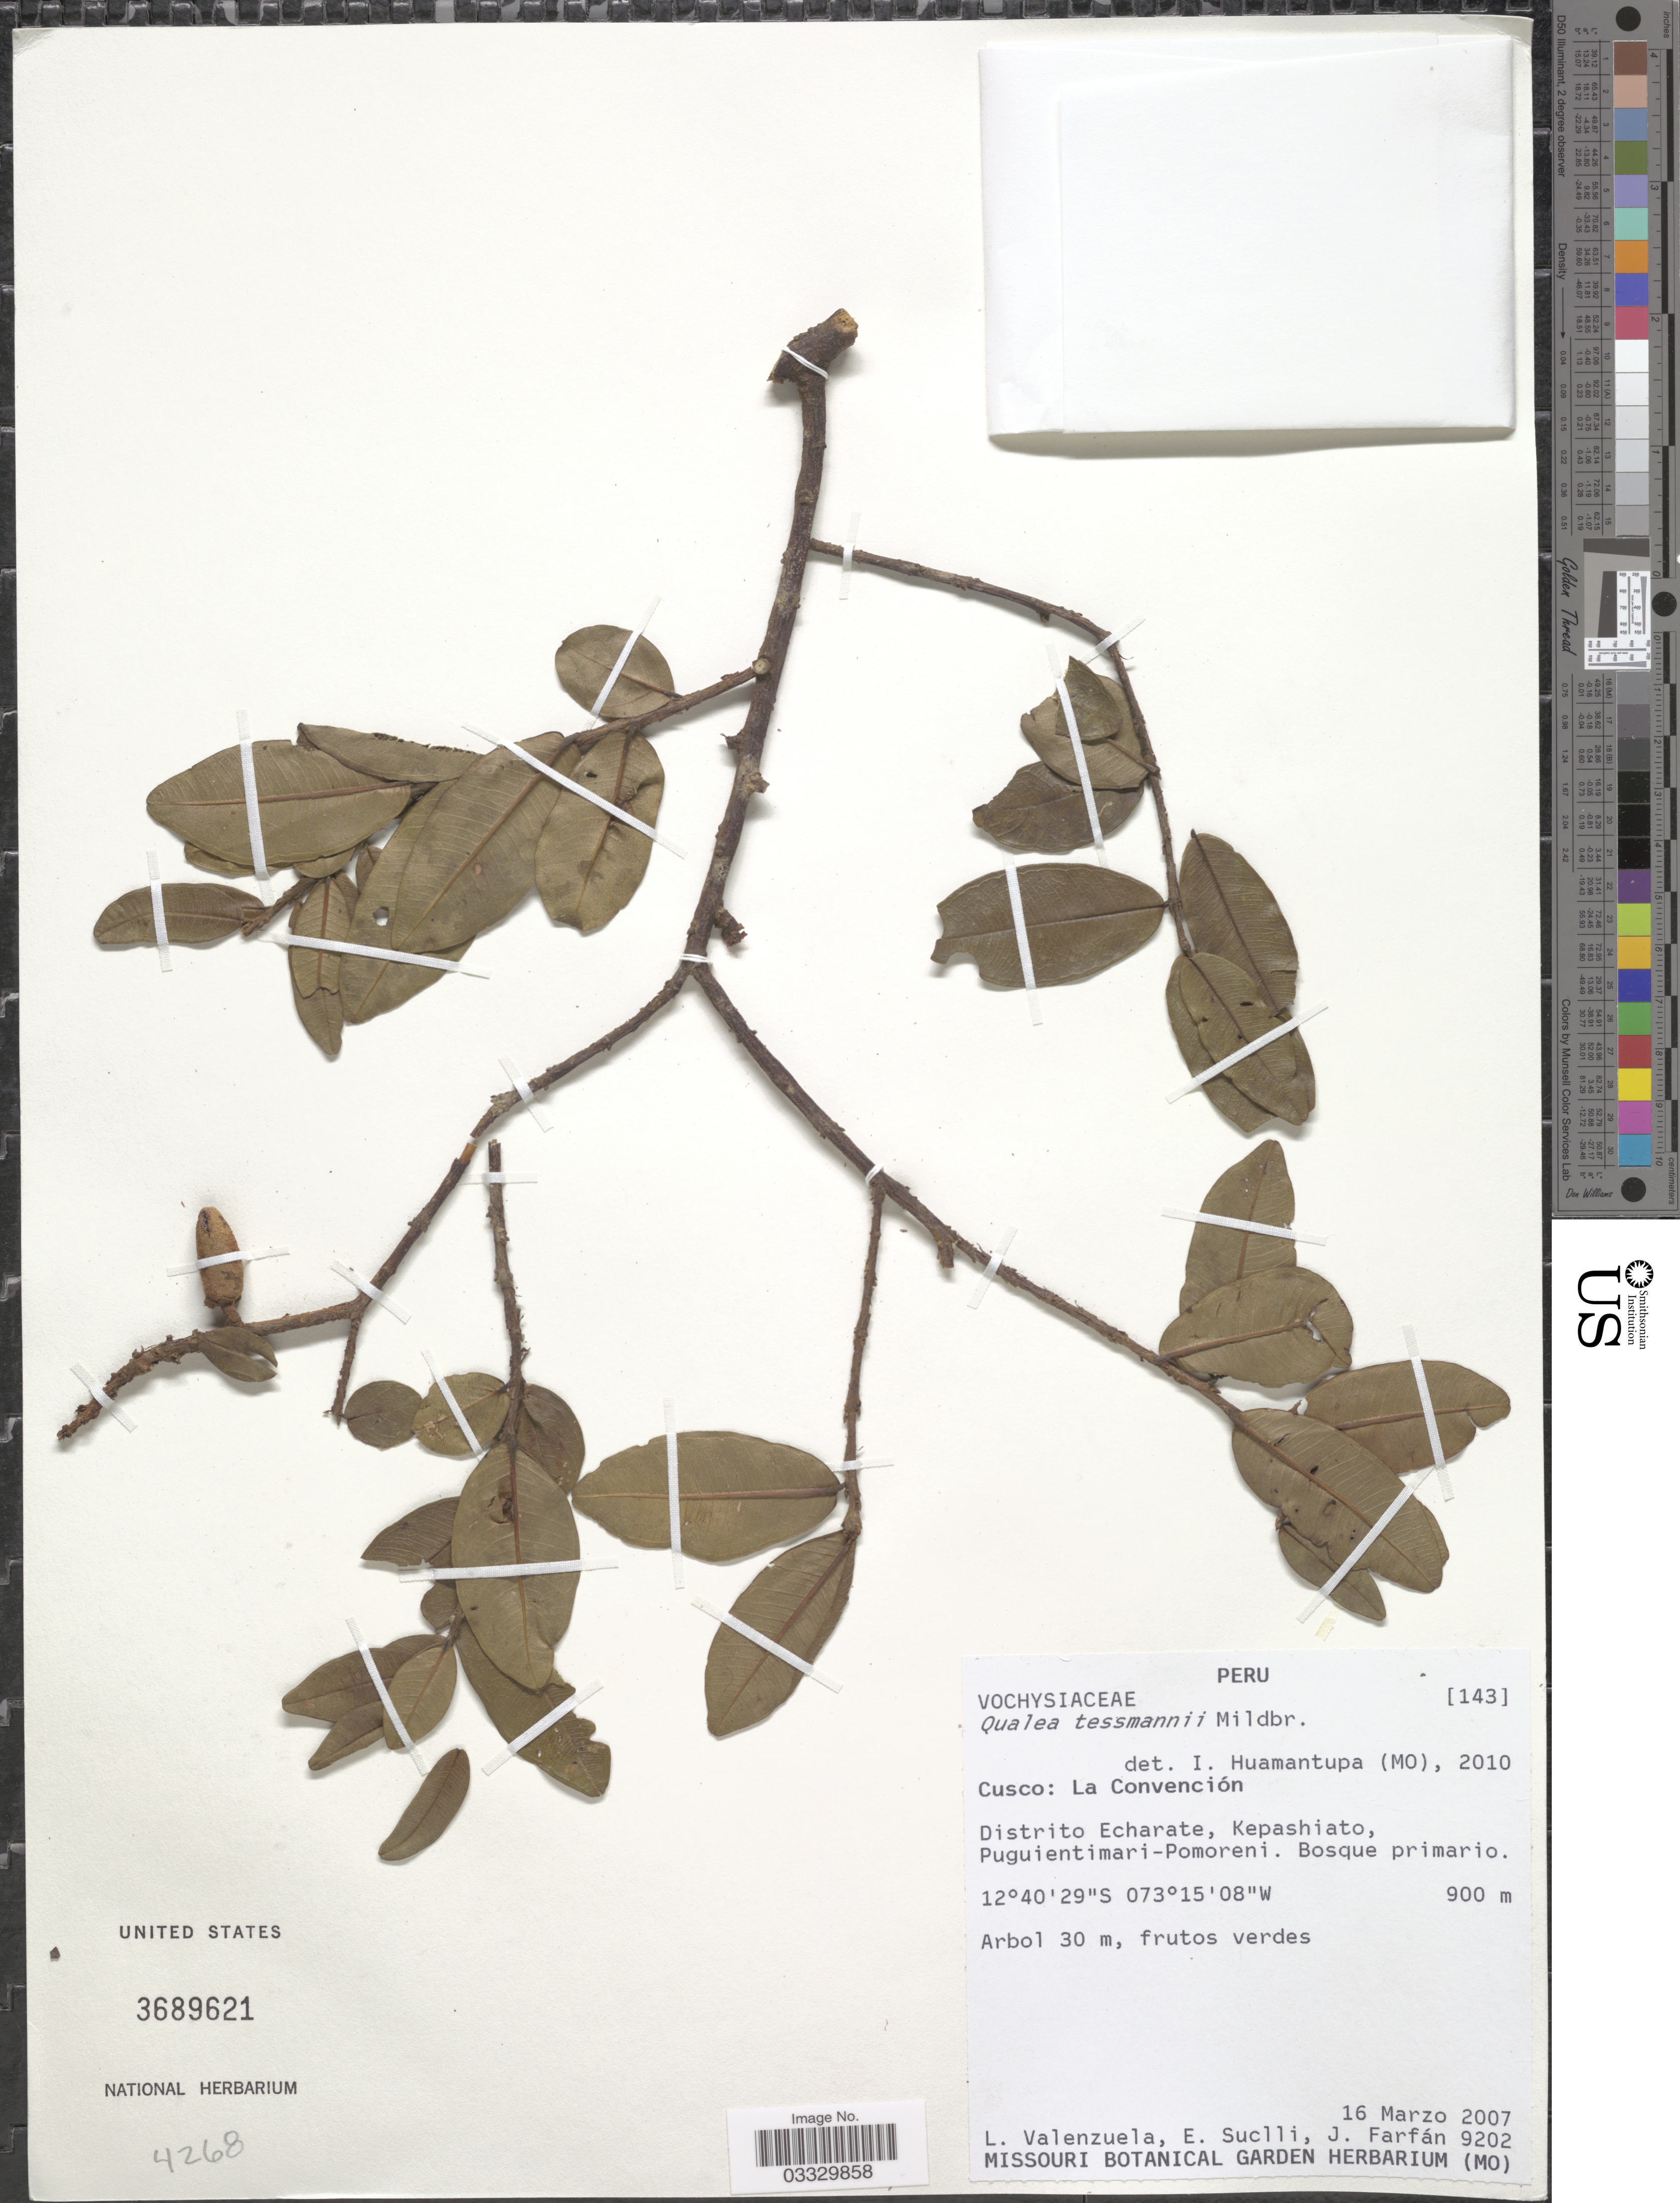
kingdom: Plantae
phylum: Tracheophyta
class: Magnoliopsida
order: Myrtales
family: Vochysiaceae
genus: Qualea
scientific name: Qualea tessmannii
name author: Mildbr.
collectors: L. Valenzuela, E. Suclli & J. Farfán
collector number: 9202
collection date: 2007-03-16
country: Peru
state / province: Cusco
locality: La Convención. Distrito Echarate, Kepashiato, Puguientimari-Pomoreni.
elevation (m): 900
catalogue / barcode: US 3689621